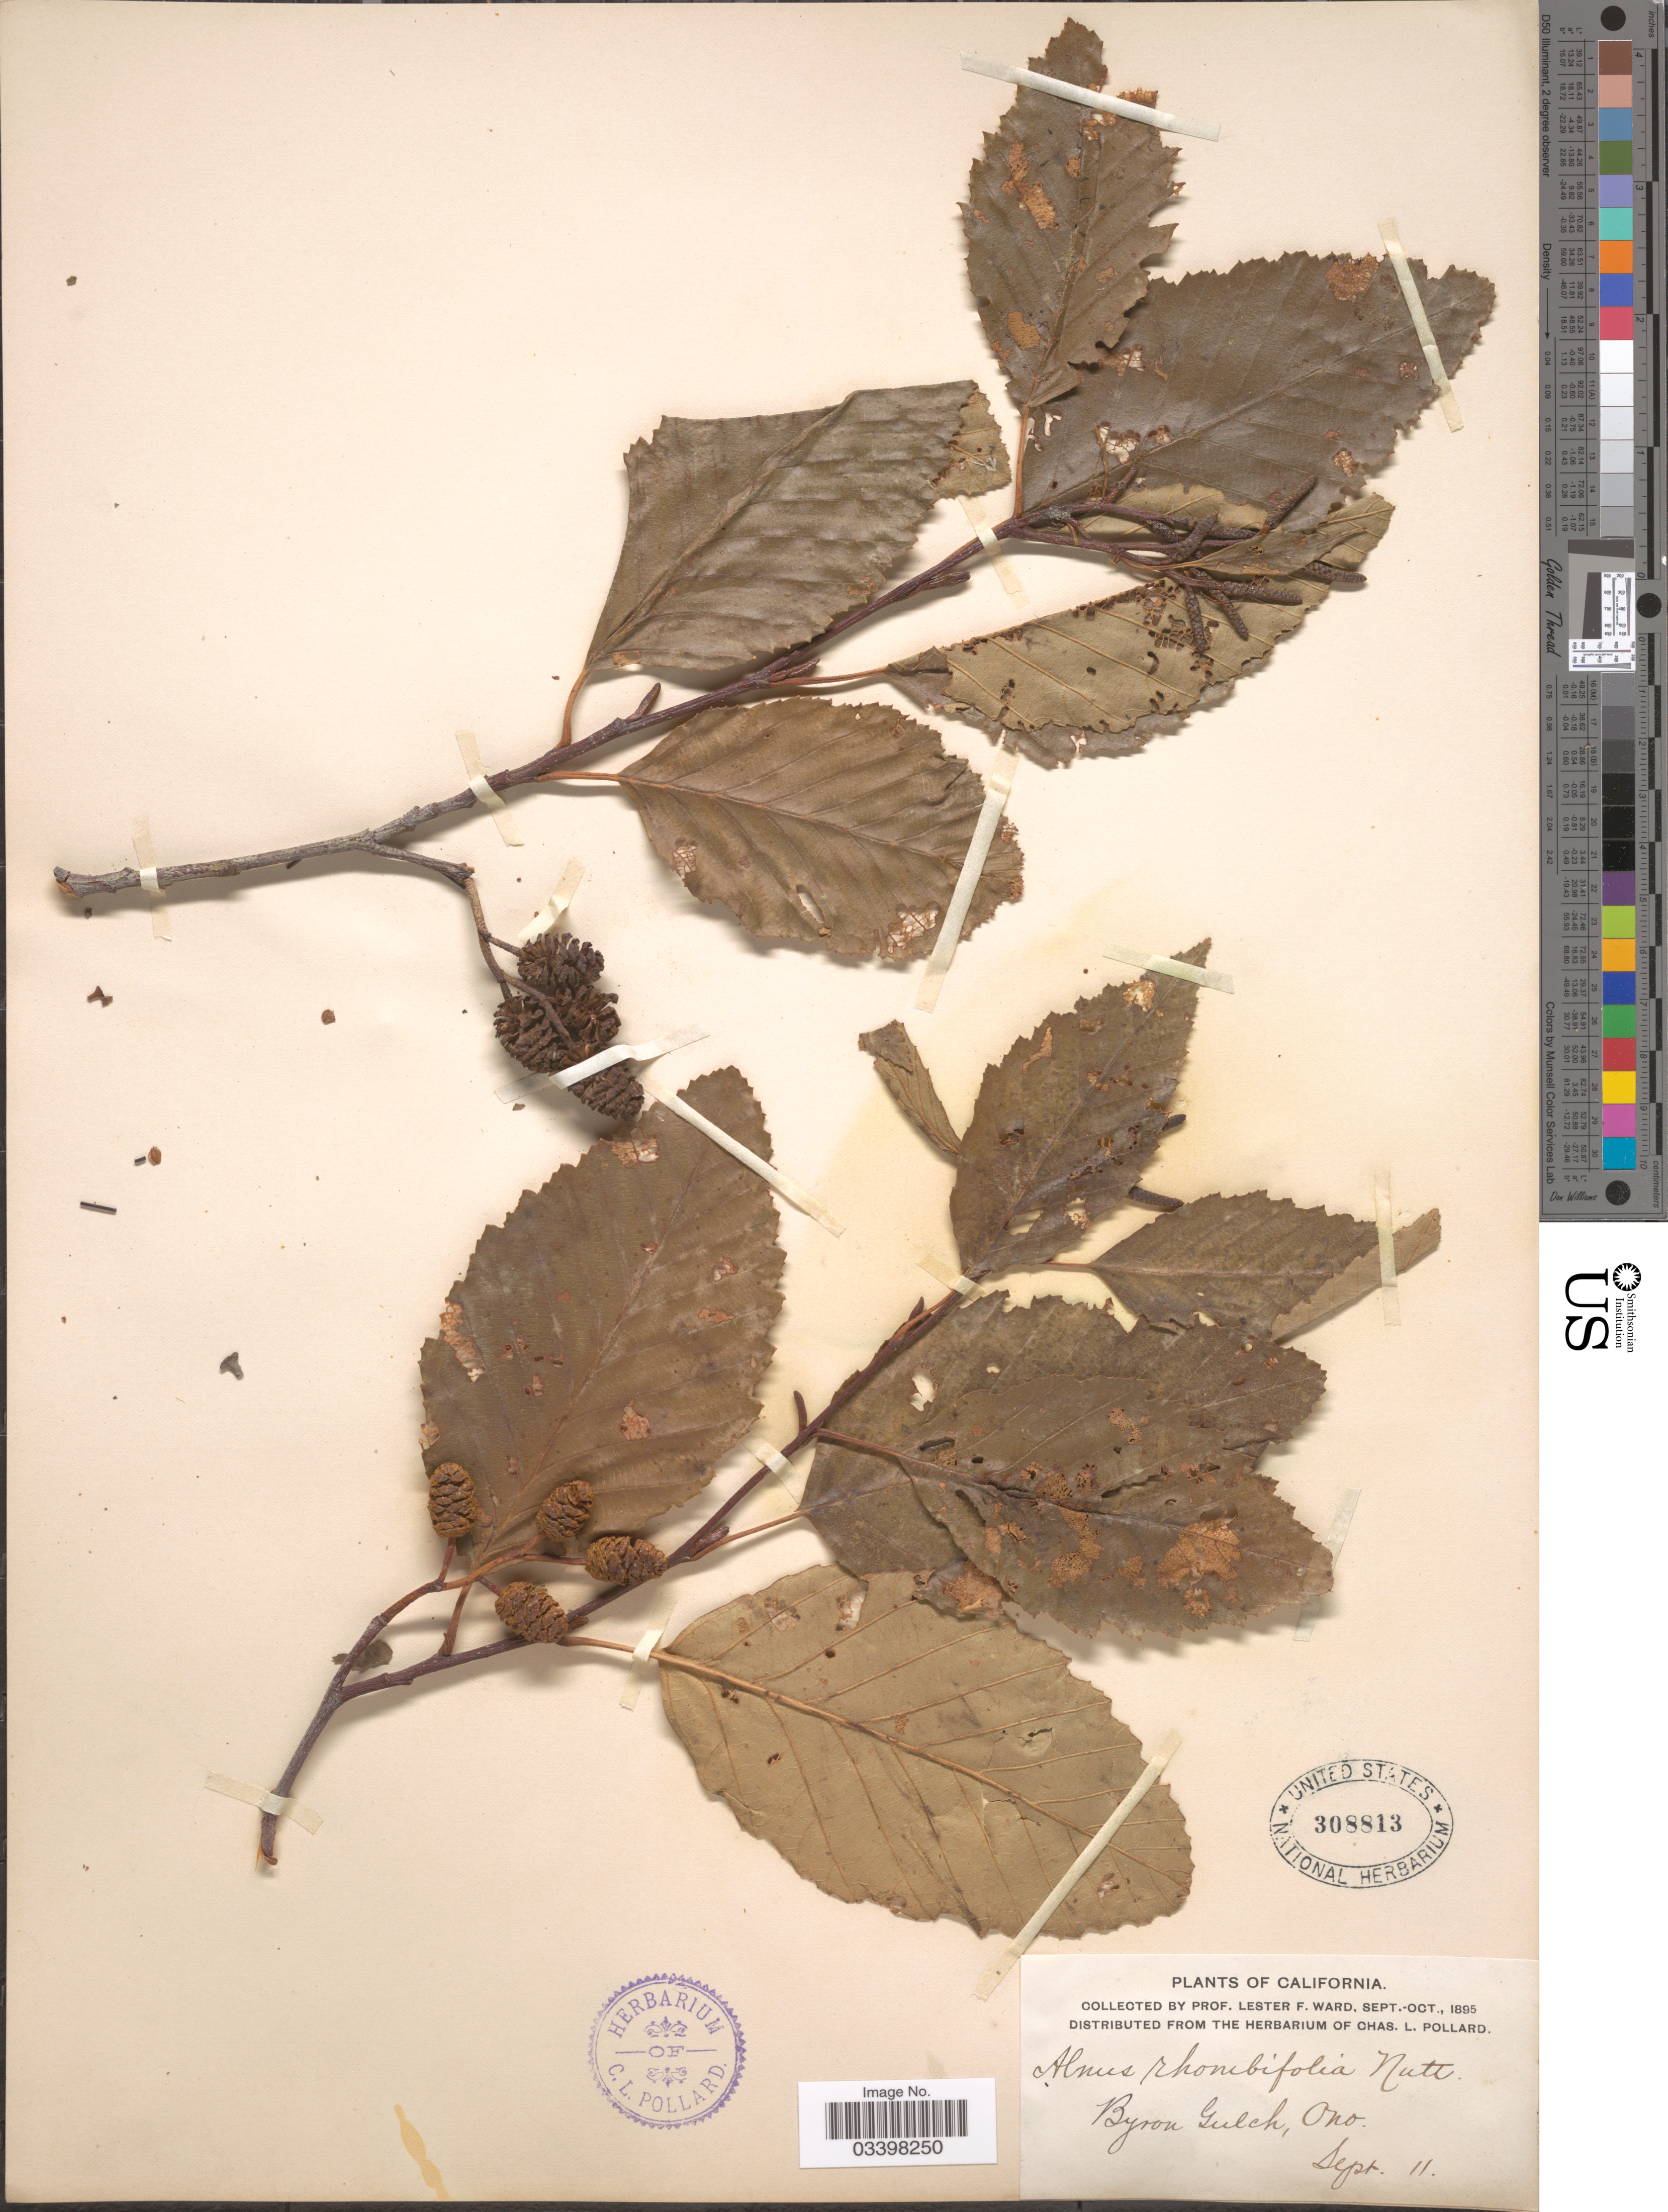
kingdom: Plantae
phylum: Tracheophyta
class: Magnoliopsida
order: Fagales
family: Betulaceae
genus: Alnus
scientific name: Alnus rhombifolia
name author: Nutt.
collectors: L. F. Ward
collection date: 1895-09-11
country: United States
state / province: California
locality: Byron Gulch, Ono.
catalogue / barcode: US 308813